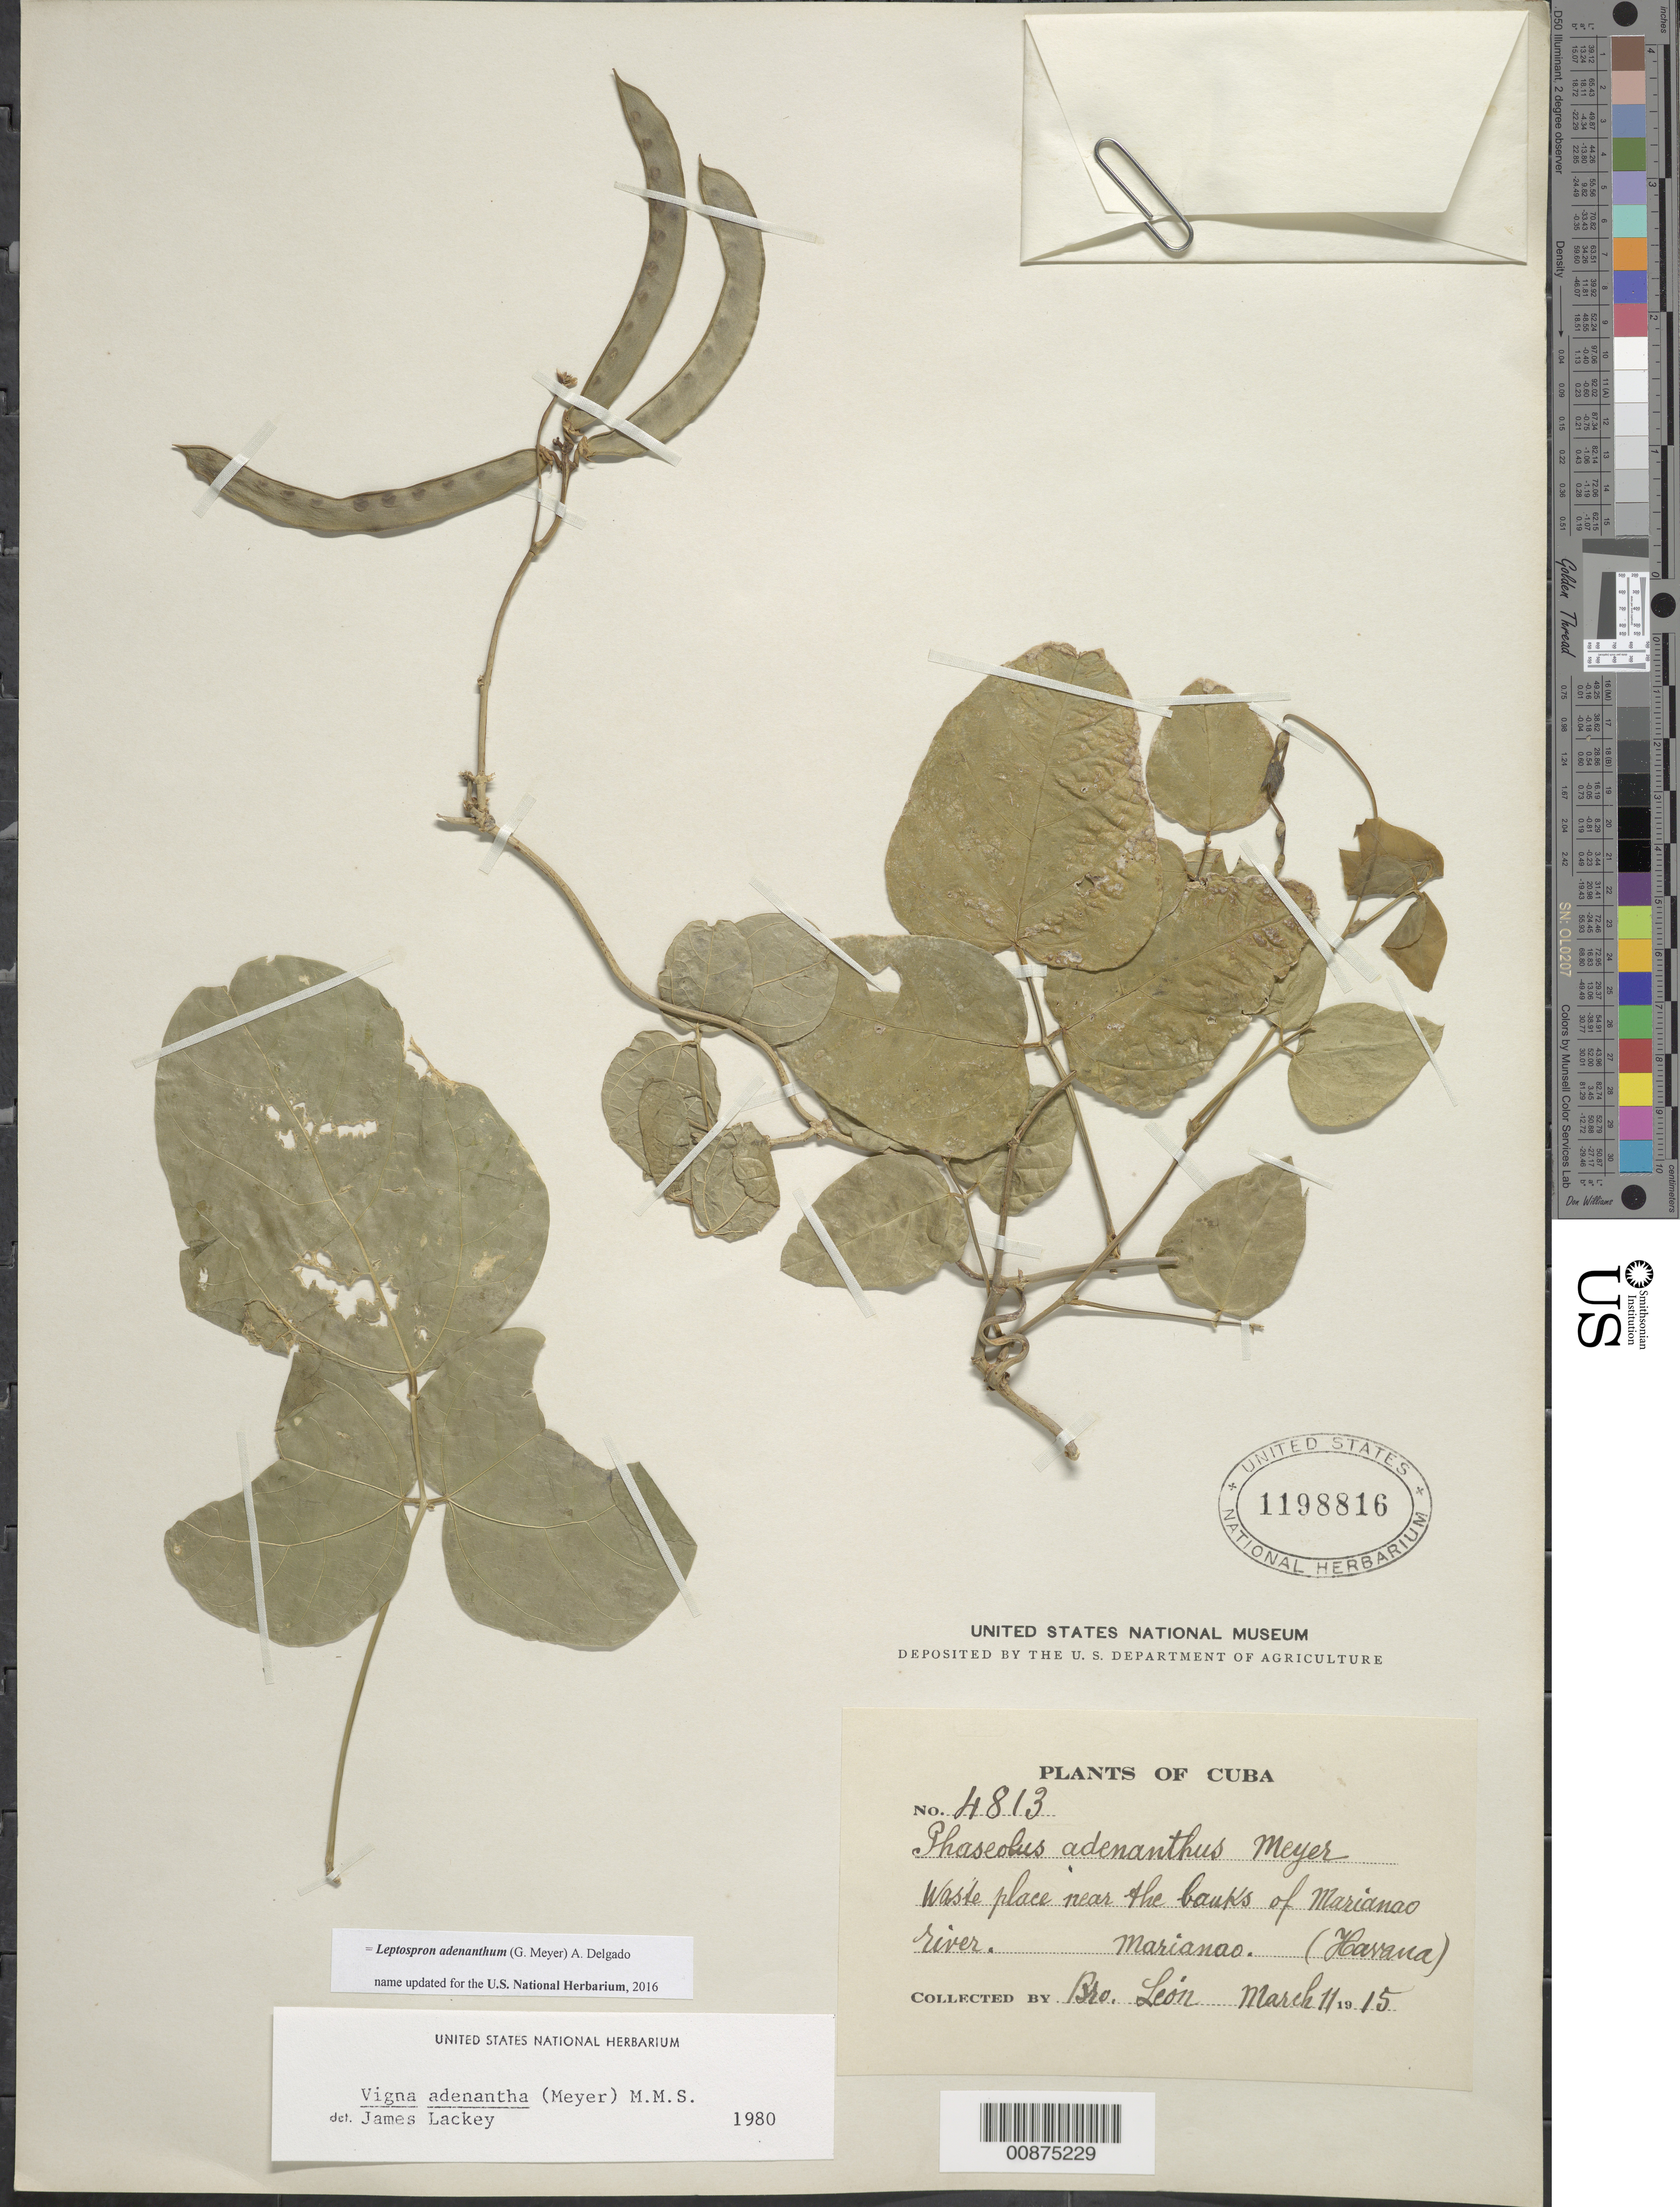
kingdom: Plantae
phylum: Tracheophyta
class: Magnoliopsida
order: Fabales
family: Fabaceae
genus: Leptospron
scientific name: Leptospron adenanthum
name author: (G. Mey.) A. Delgado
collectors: Bro. León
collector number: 4813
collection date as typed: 11 Mar 1915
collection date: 1915-03-11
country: Cuba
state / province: La Habana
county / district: Municipio Playa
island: Cuba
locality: Near the banks of Marianao river Marianao (Havana)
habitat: Waste place near the banks of river.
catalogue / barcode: US 1198816